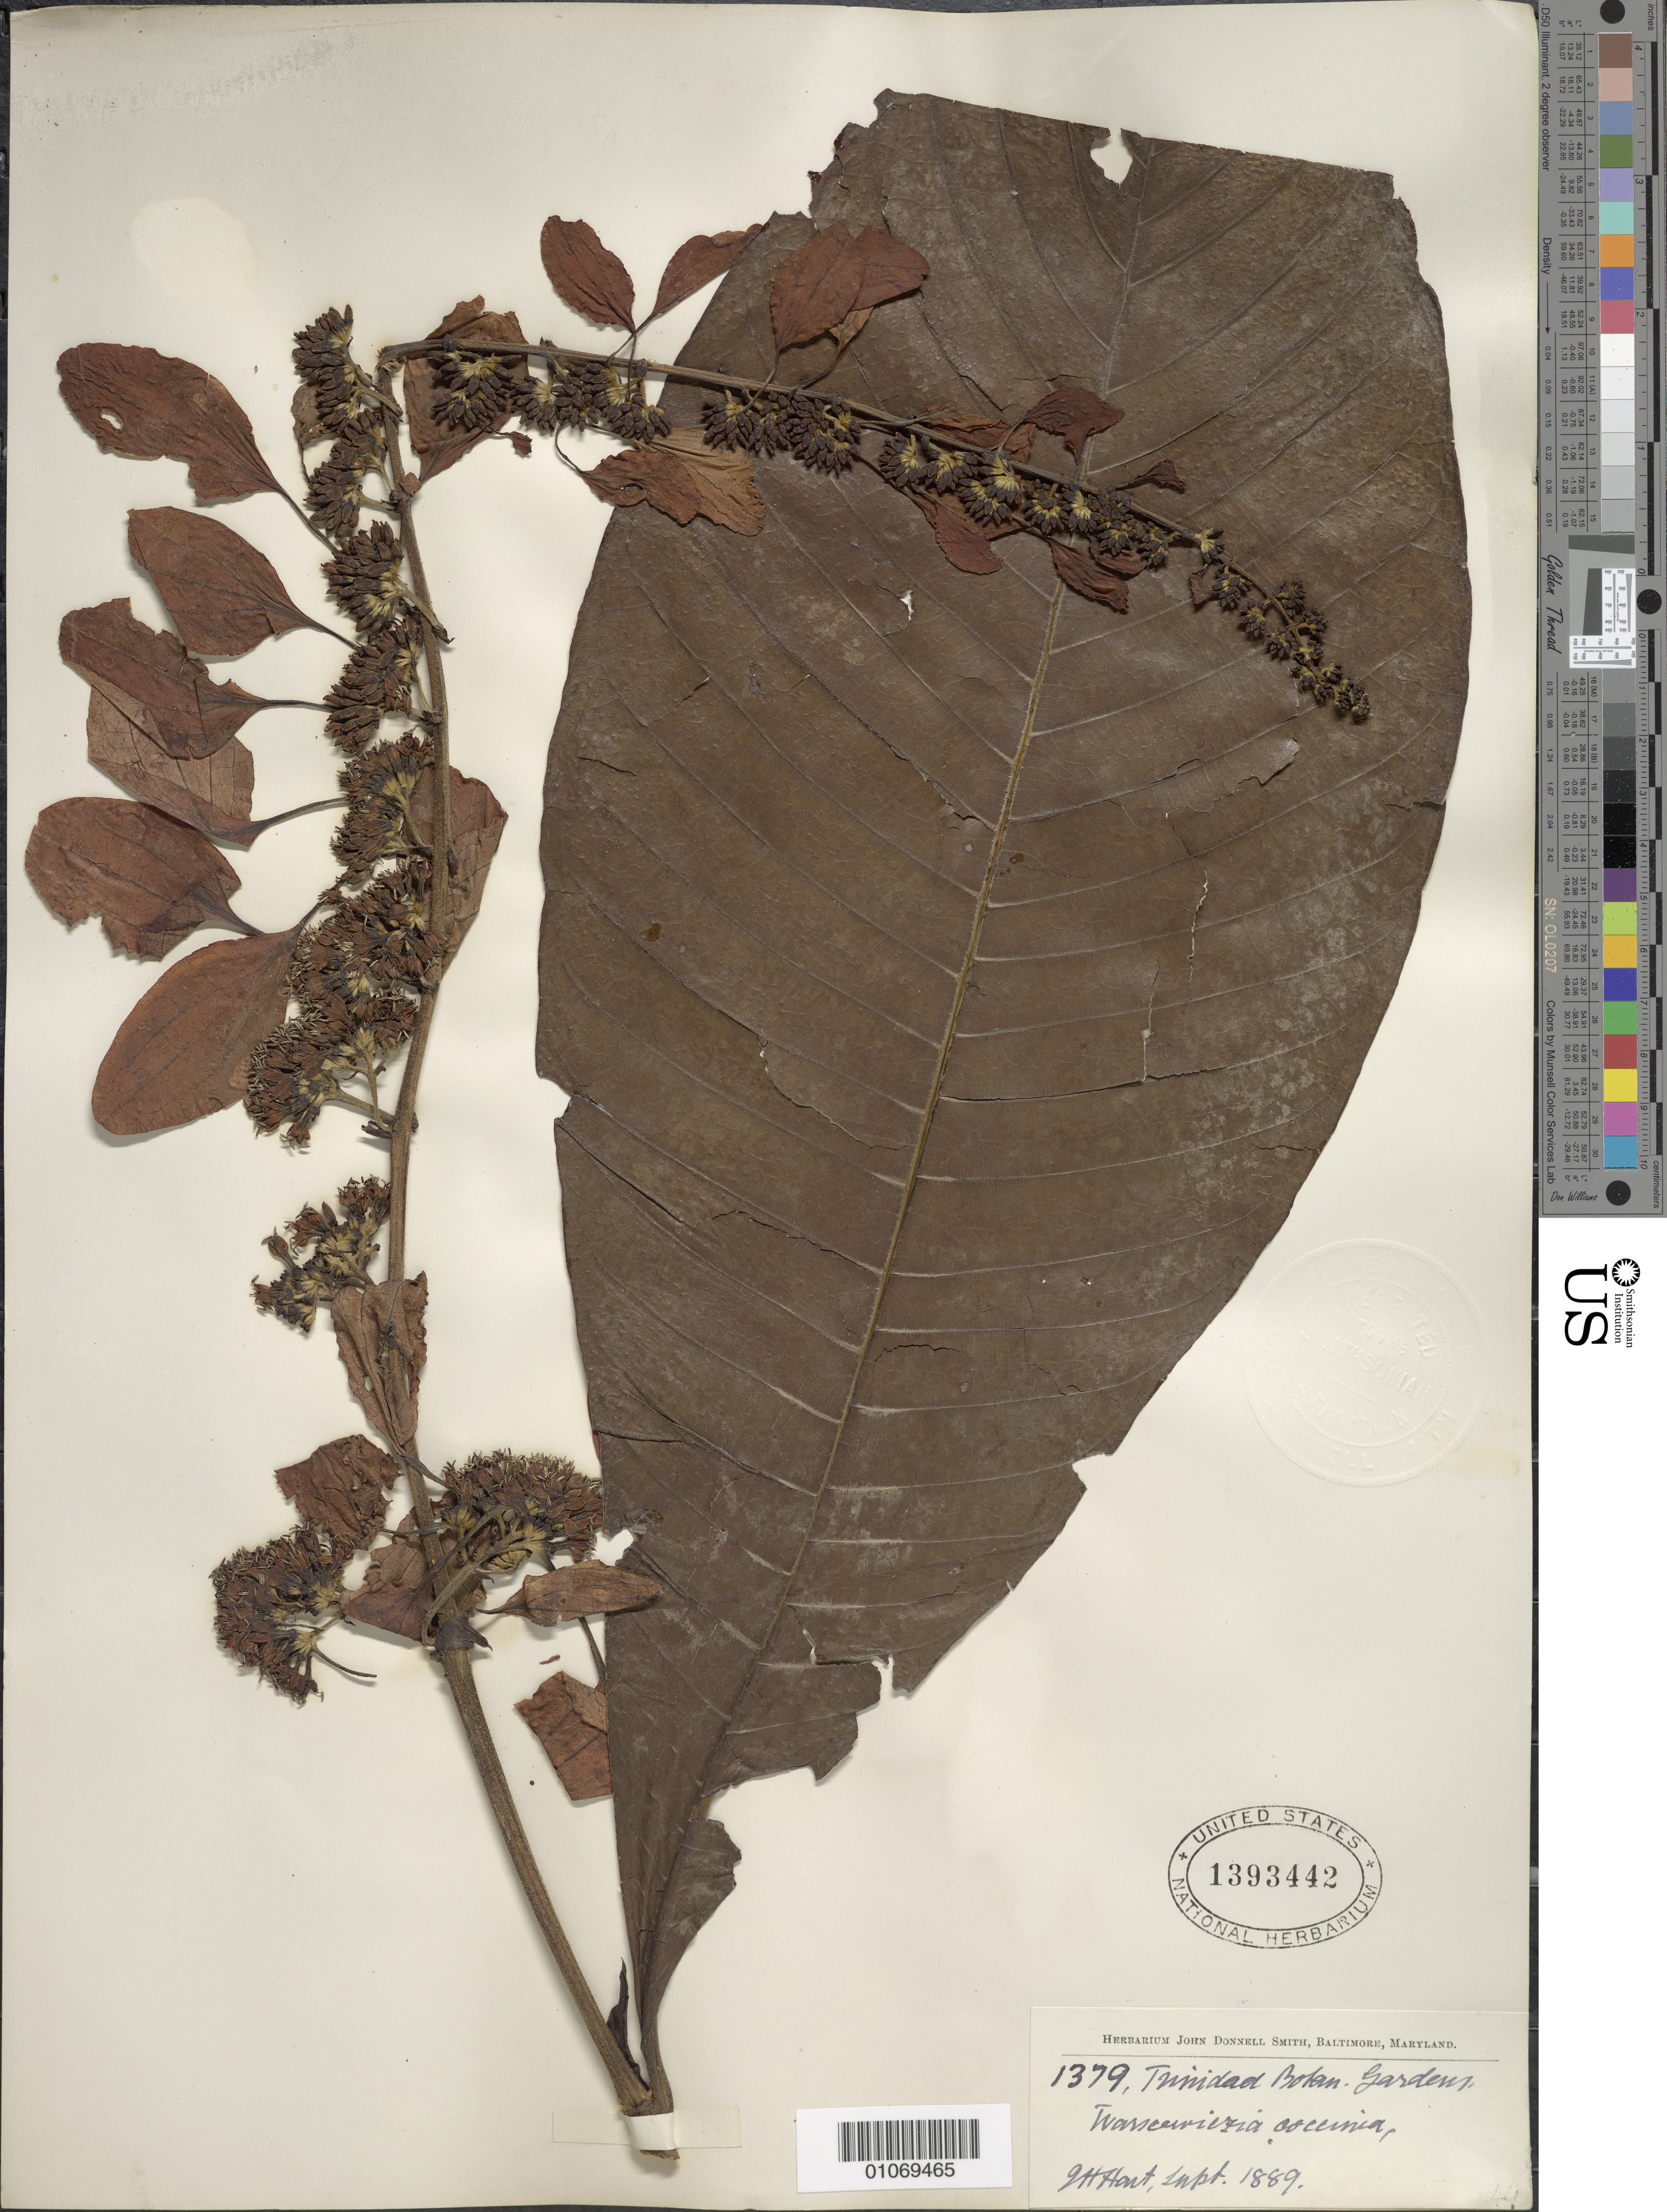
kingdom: Plantae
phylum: Tracheophyta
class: Magnoliopsida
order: Gentianales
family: Rubiaceae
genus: Warszewiczia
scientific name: Warszewiczia coccinea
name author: (Vahl) Klotzsch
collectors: J. H. Hart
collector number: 1379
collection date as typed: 01 Sep 1889 to 30 Sep 1889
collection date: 1889-09-01/1889-09-30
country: Trinidad and Tobago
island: Trinidad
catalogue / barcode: US 1393442